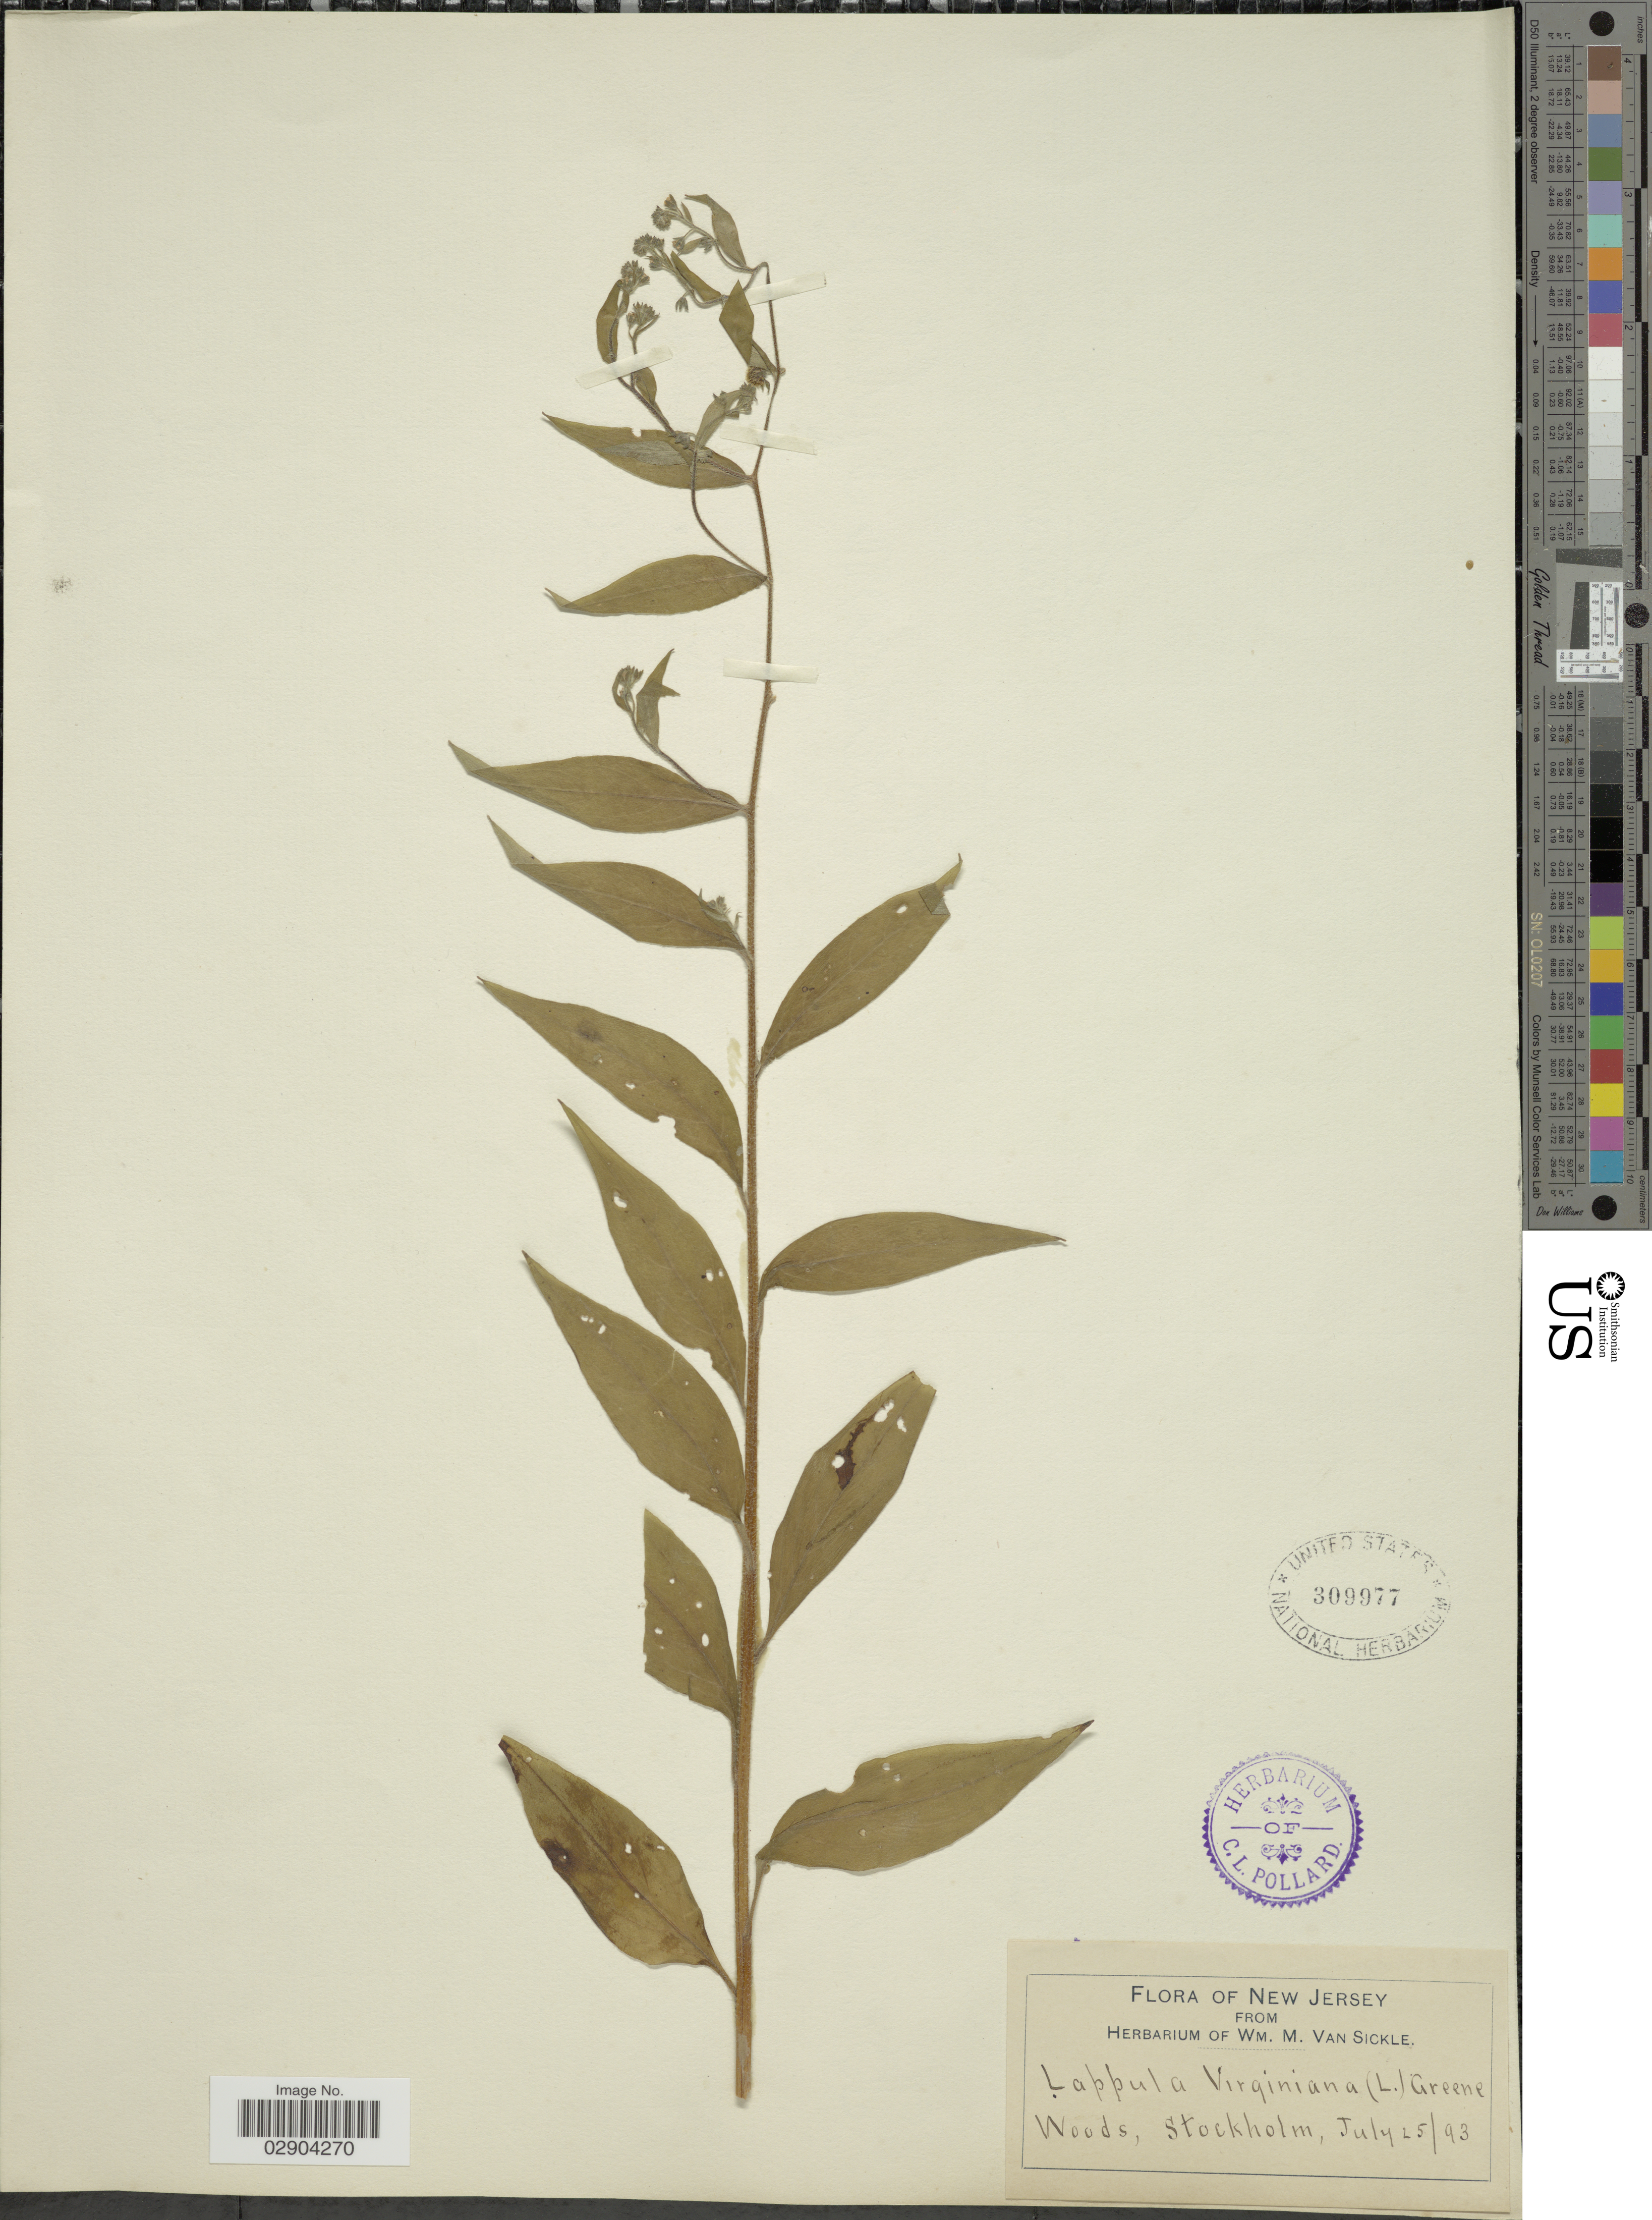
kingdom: Plantae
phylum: Tracheophyta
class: Magnoliopsida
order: Boraginales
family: Boraginaceae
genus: Hackelia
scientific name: Hackelia virginiana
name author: (L.) I.M. Johnst.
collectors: ex herb. Wm. M. Van Sickle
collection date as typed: Transcribed d/m/y: 25/7/93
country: United States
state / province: New Jersey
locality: Stockholm.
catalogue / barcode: US 309977